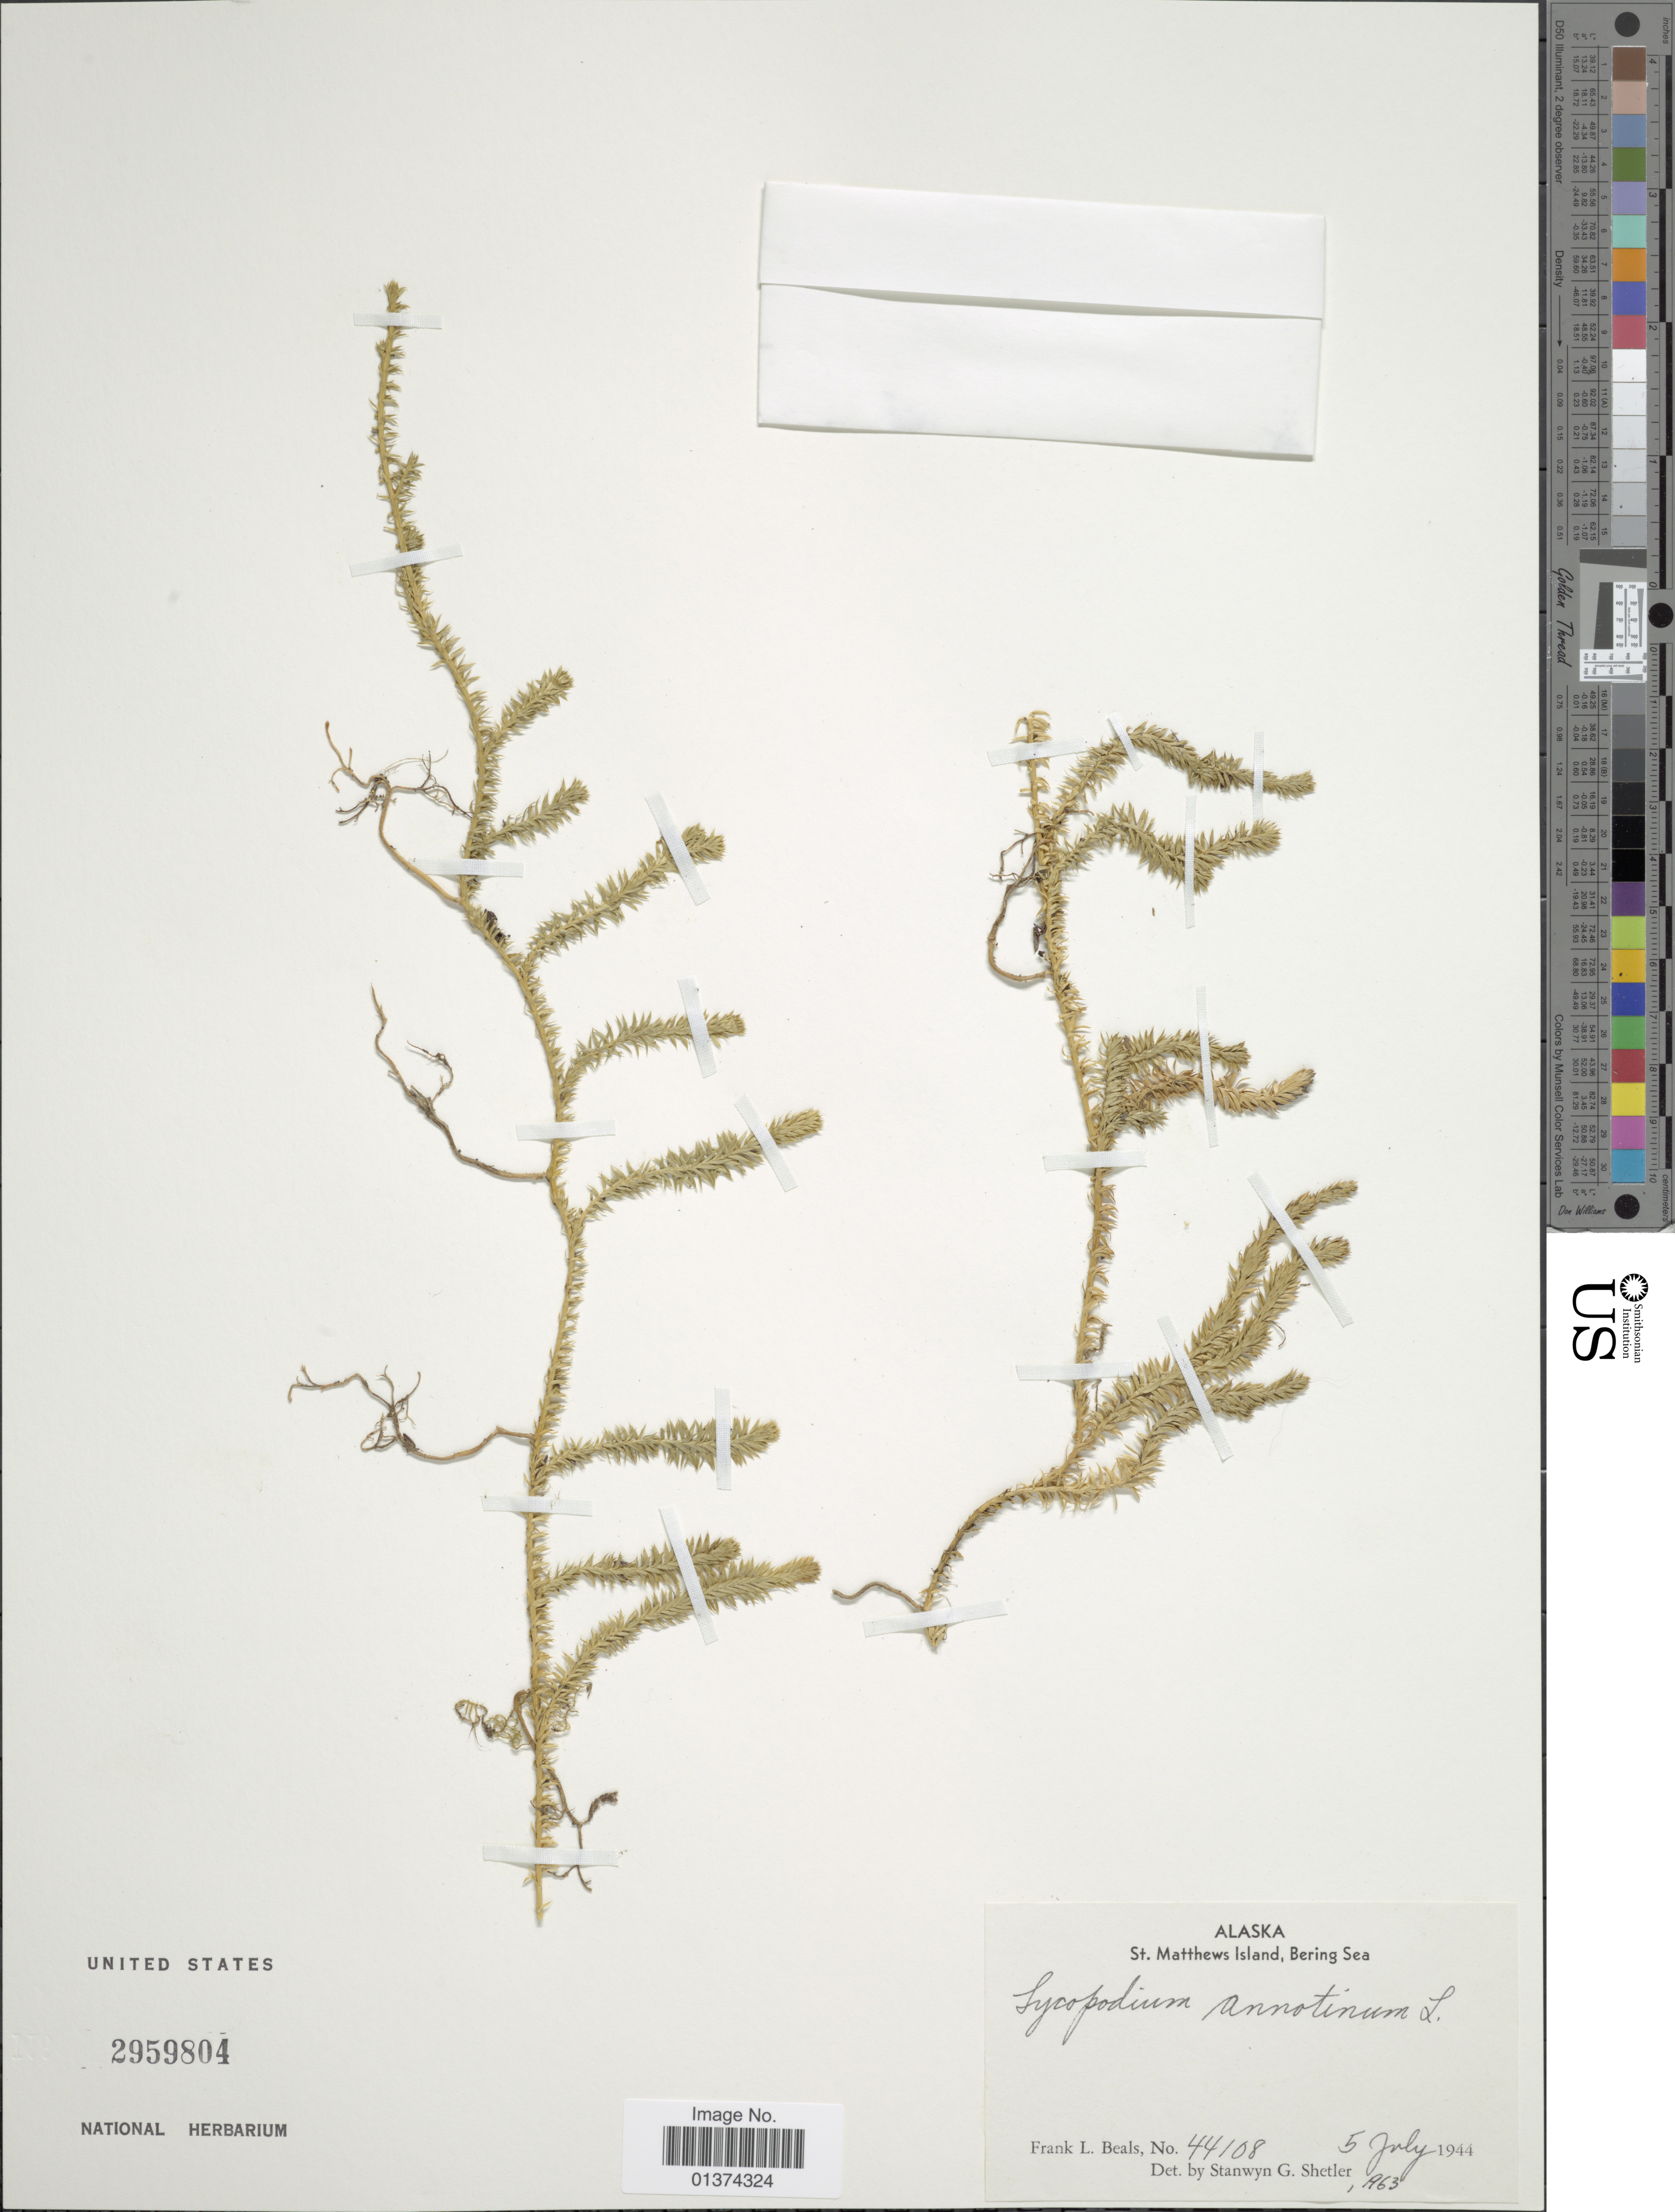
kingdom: Plantae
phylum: Tracheophyta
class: Lycopodiopsida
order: Lycopodiales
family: Lycopodiaceae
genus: Spinulum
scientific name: Spinulum annotinum subsp. annotinum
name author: (L.) A. Haines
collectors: F. Beals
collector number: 44108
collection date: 1944-07-05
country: United States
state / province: Alaska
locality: St Matthews Island, Bering Sea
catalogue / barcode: US 2959804